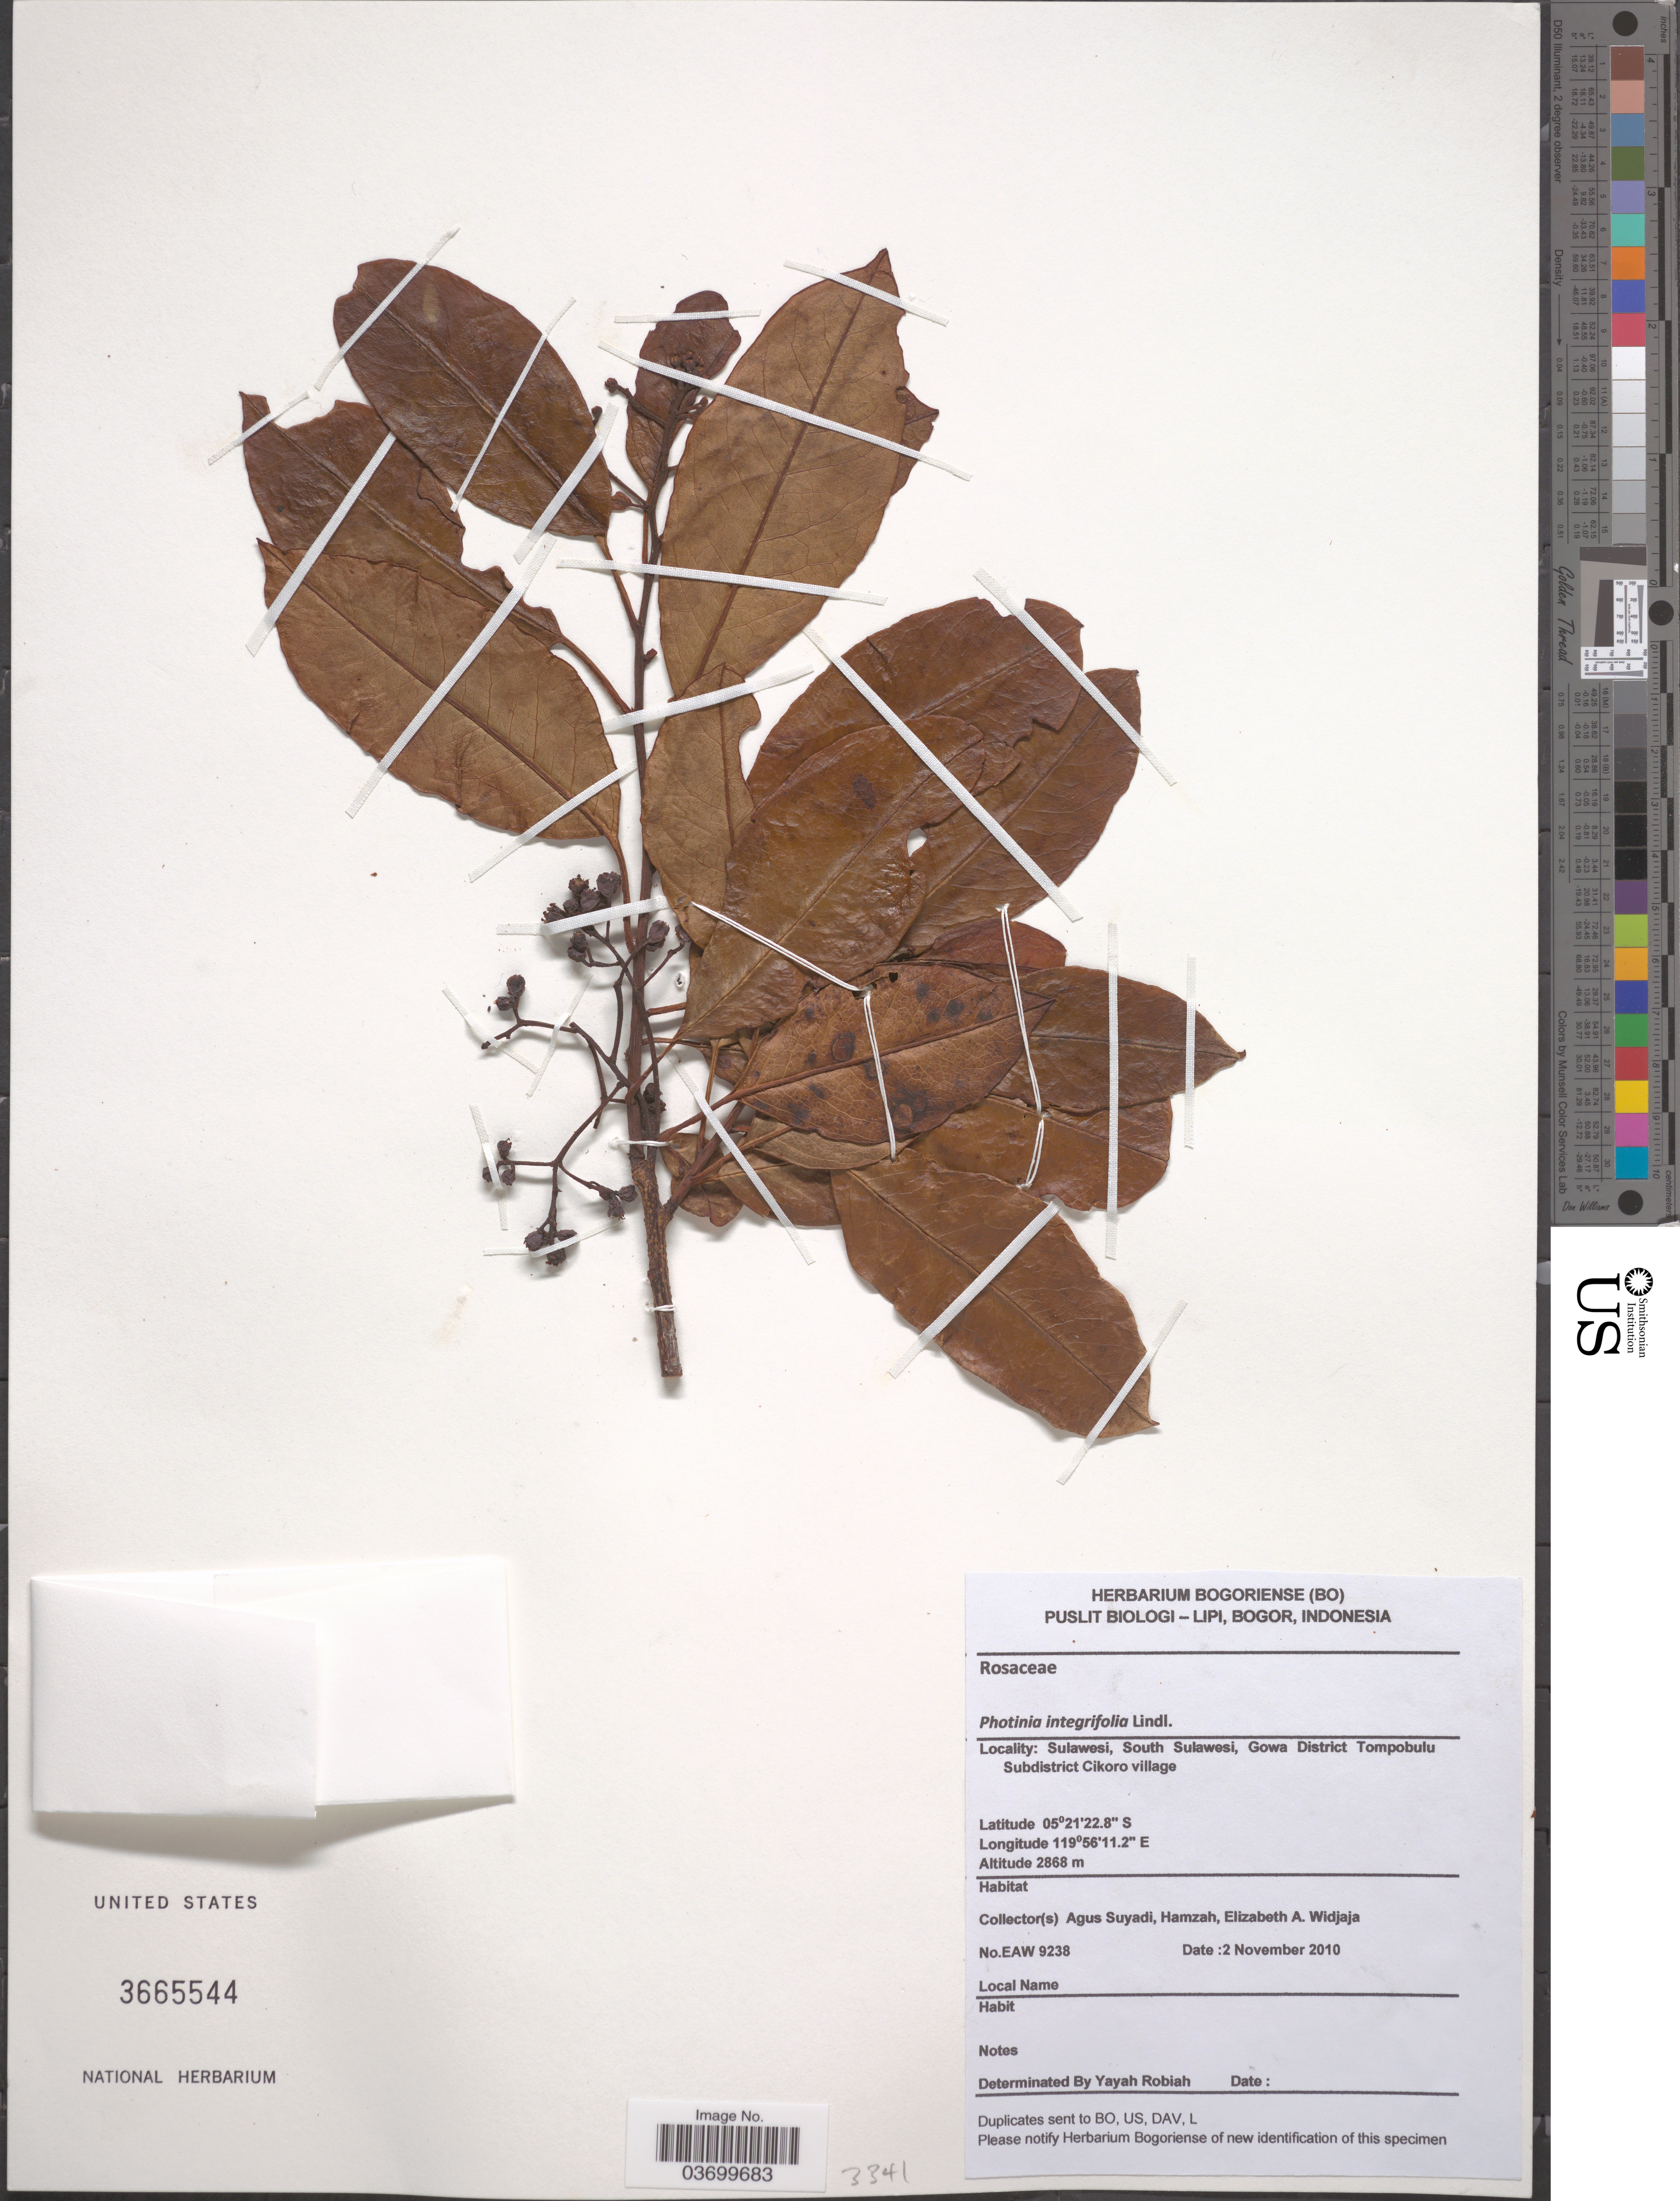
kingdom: Plantae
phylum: Tracheophyta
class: Magnoliopsida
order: Rosales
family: Rosaceae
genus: Photinia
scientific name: Photinia integrifolia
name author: Lindl.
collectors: A. Suyadi, -. Hamzah & E. A. Widjaja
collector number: EAW 9238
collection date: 2010-11-02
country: Indonesia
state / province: Sulawesi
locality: South Sulawesi, Gowa District Tompobulu. Subdistrict Cikoro village.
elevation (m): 2868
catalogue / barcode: US 3665544